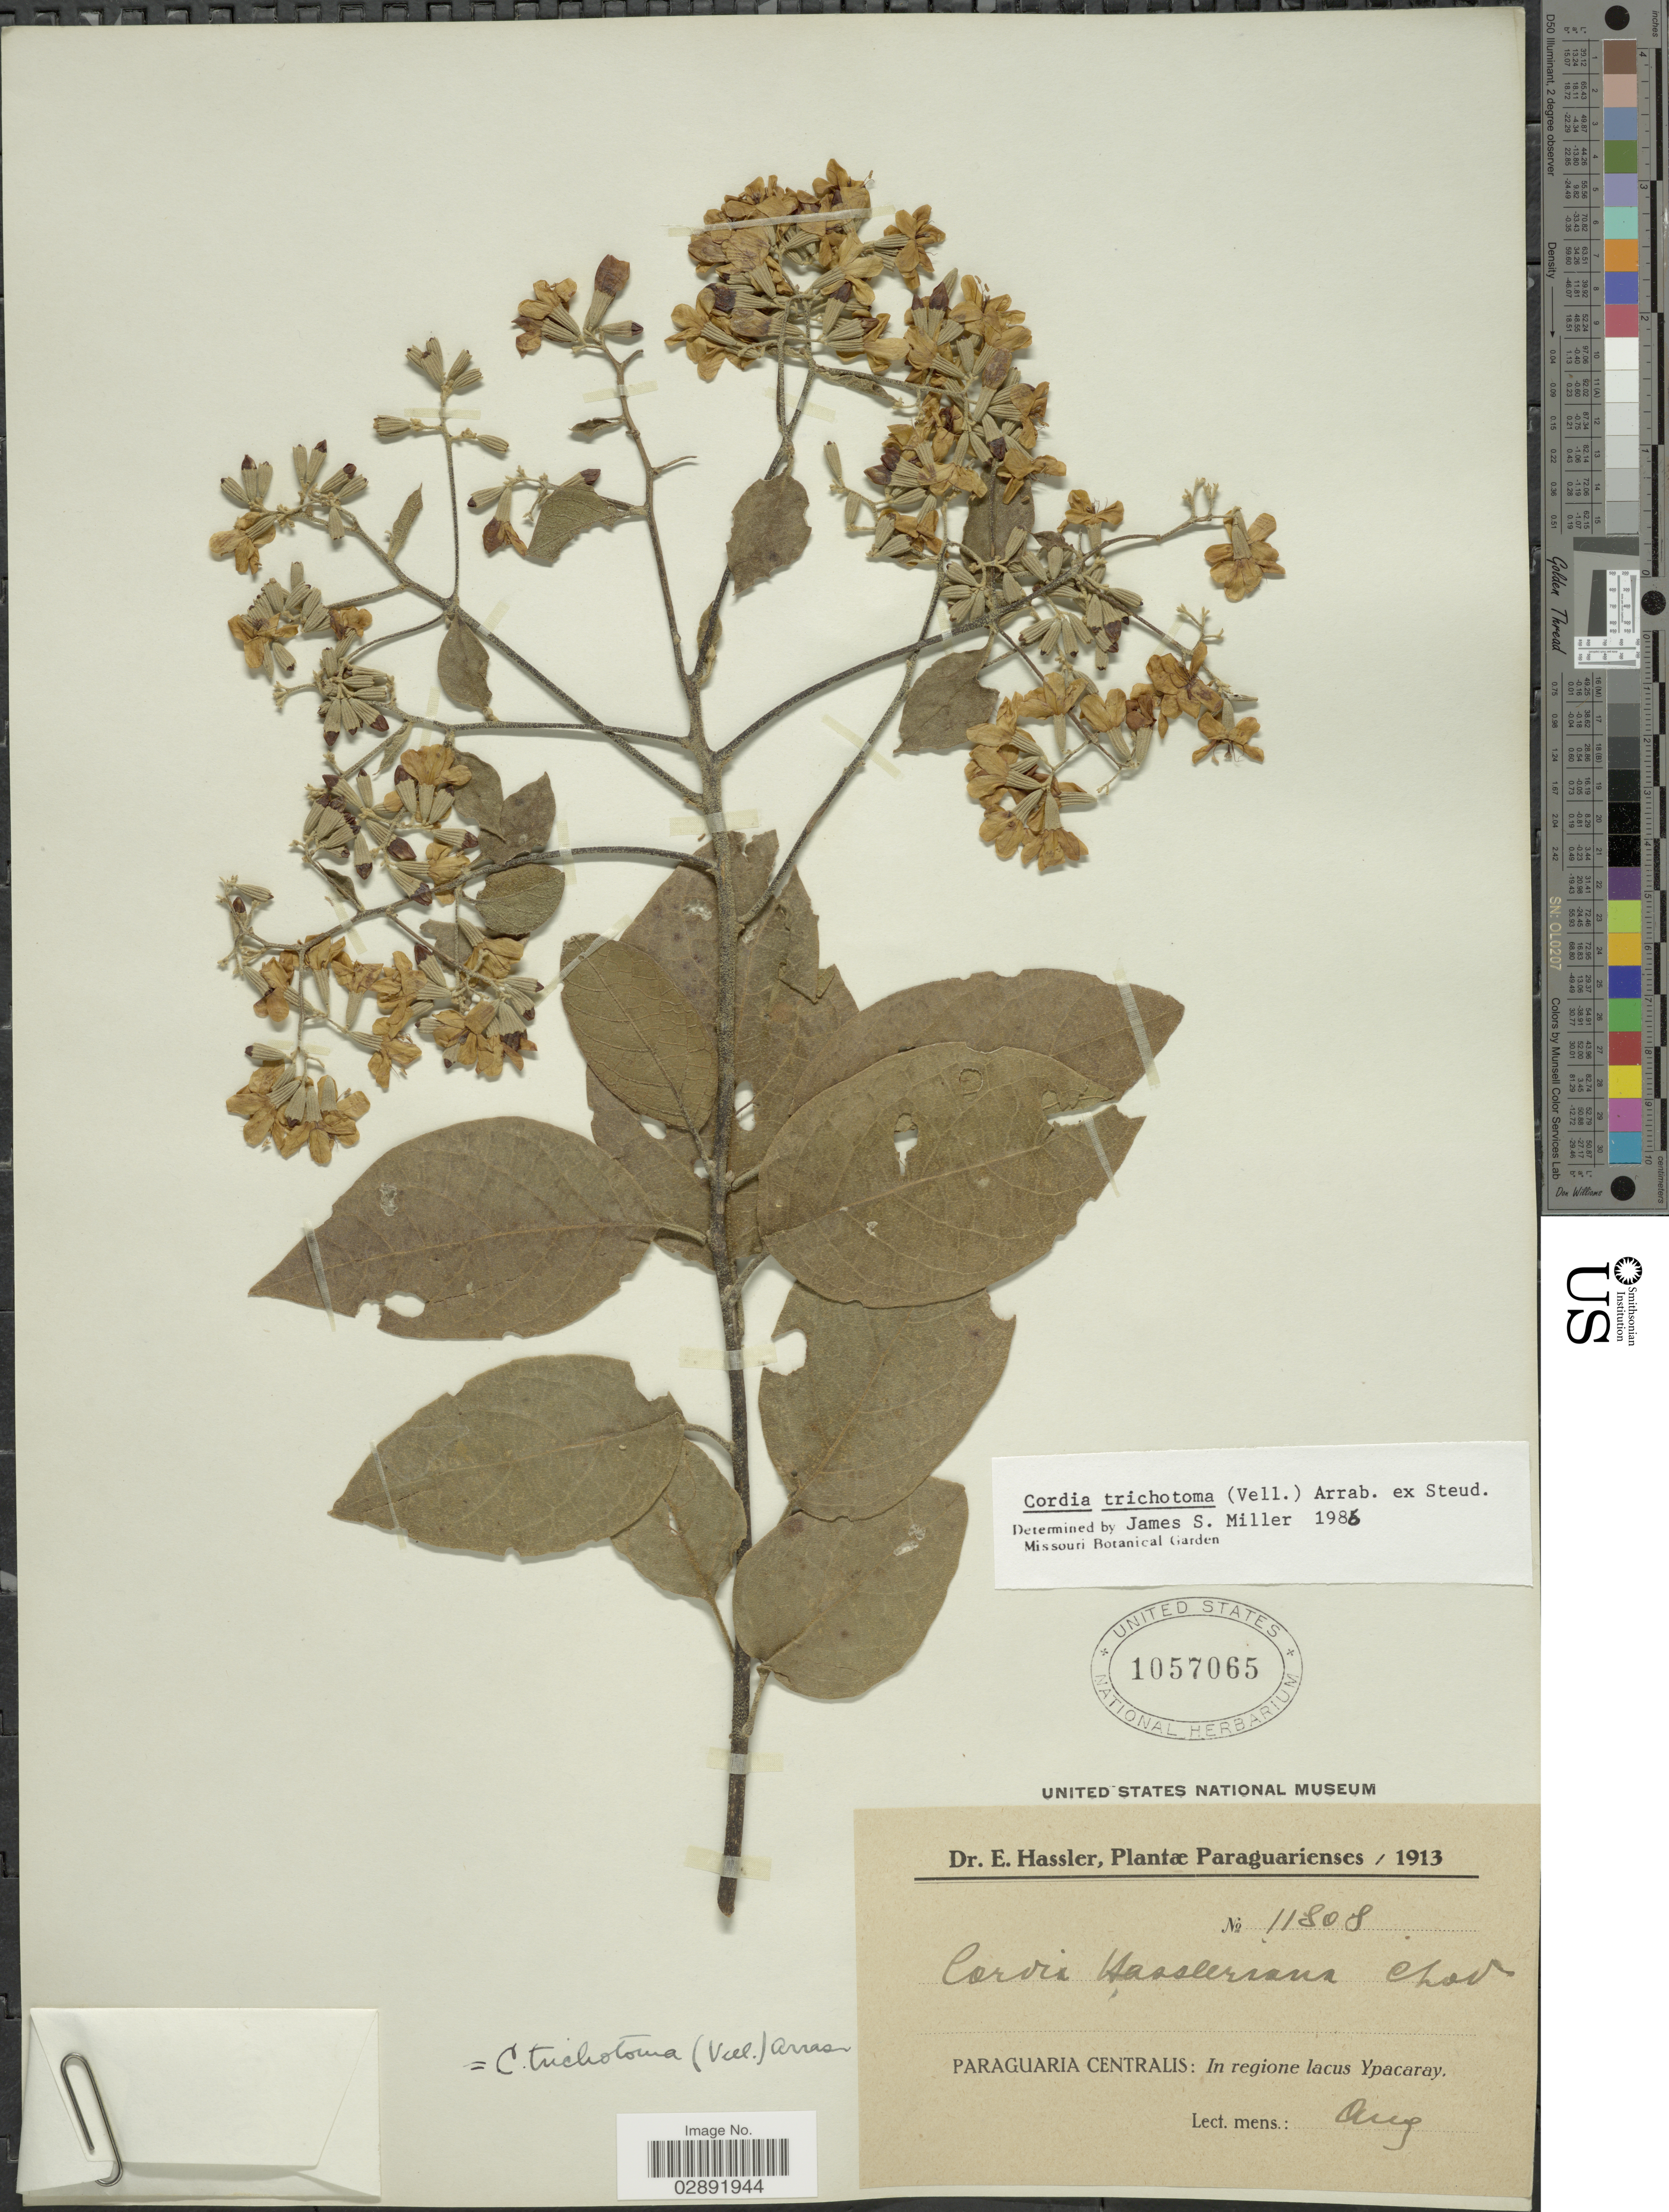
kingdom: Plantae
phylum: Tracheophyta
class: Magnoliopsida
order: Boraginales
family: Cordiaceae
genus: Cordia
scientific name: Cordia trichotoma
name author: (Vell.) Arráb. ex Steud.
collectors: E. Hassler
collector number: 11808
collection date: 1913-08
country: Paraguay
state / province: Paraguari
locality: Paraguaria Centralis: In regione lacus Ypacaray.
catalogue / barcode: US 1057065